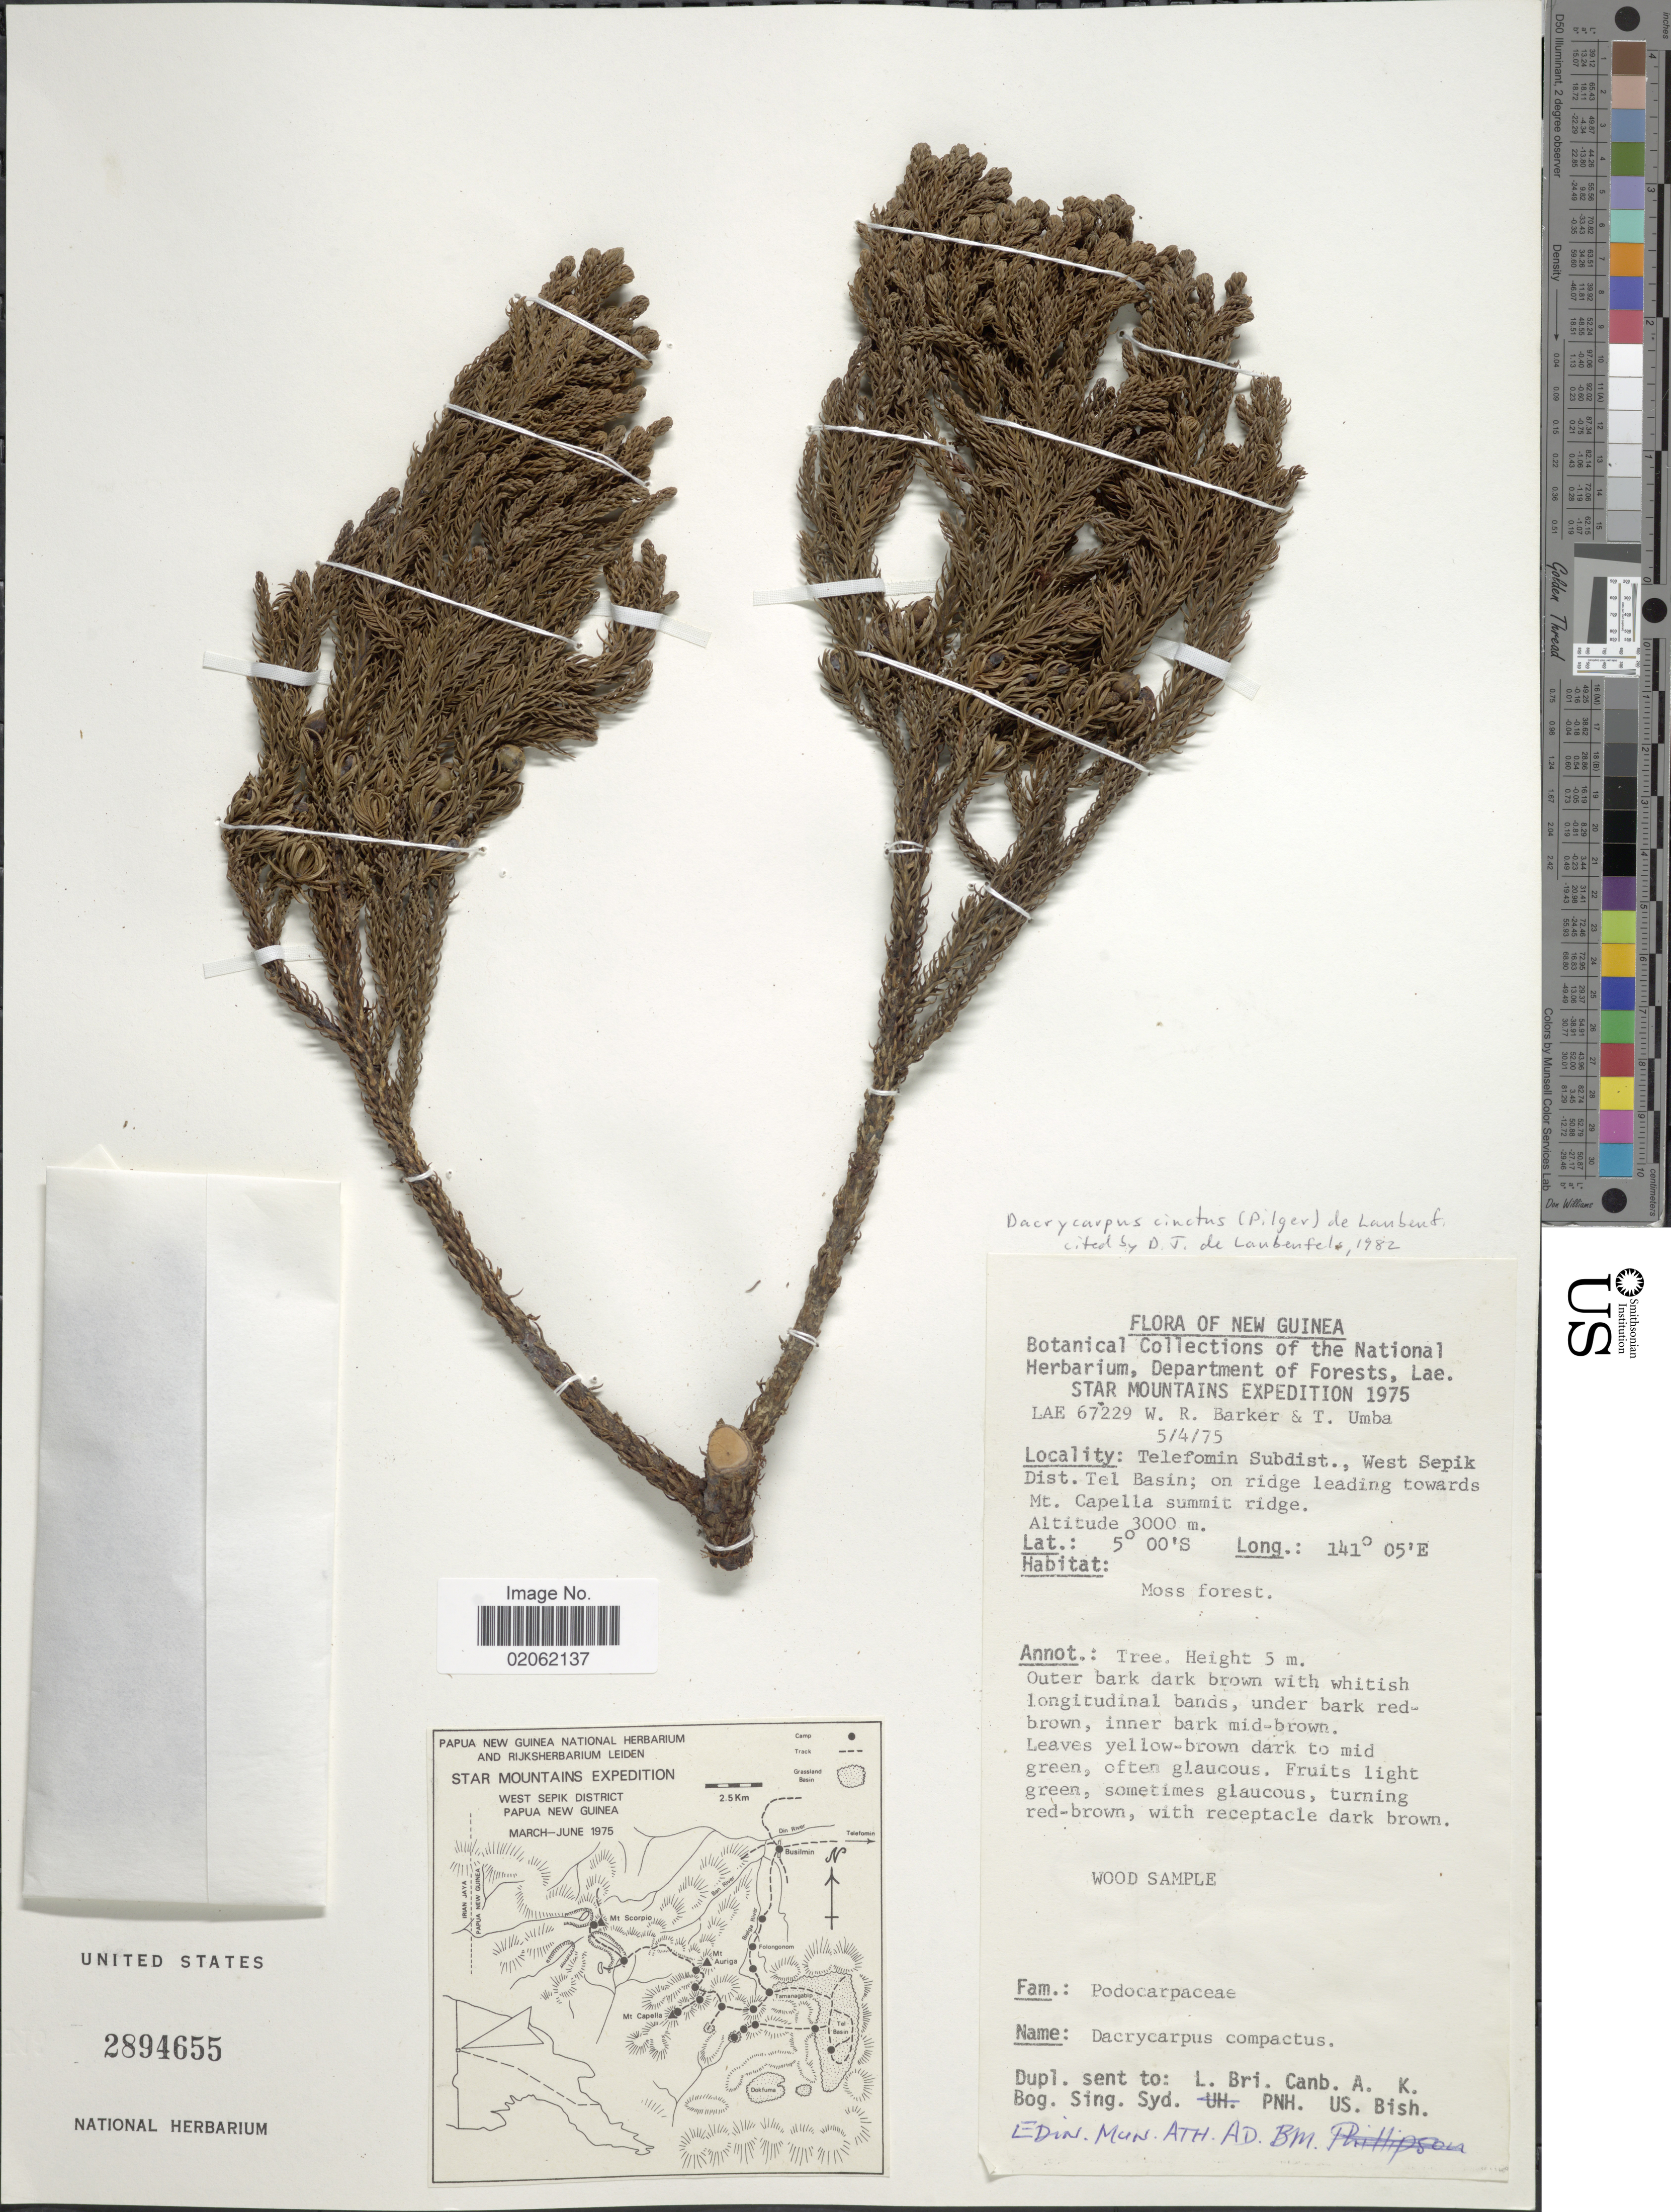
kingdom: Plantae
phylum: Tracheophyta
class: Pinopsida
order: Pinales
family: Podocarpaceae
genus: Dacrycarpus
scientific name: Dacrycarpus cinctus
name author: (Pilg.) de Laub.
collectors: W. R. Barker & T. Umba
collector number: LAE 67229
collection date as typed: Transcribed d/m/y: 5/4/75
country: Papua New Guinea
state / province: Sandaun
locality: New Guinea, Star Mountains, Telefomin Subdist., West Sepik Dist. Tel Basin; on ridge leading towards Mt Capella summit ridge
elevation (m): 3000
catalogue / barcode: US 2894655